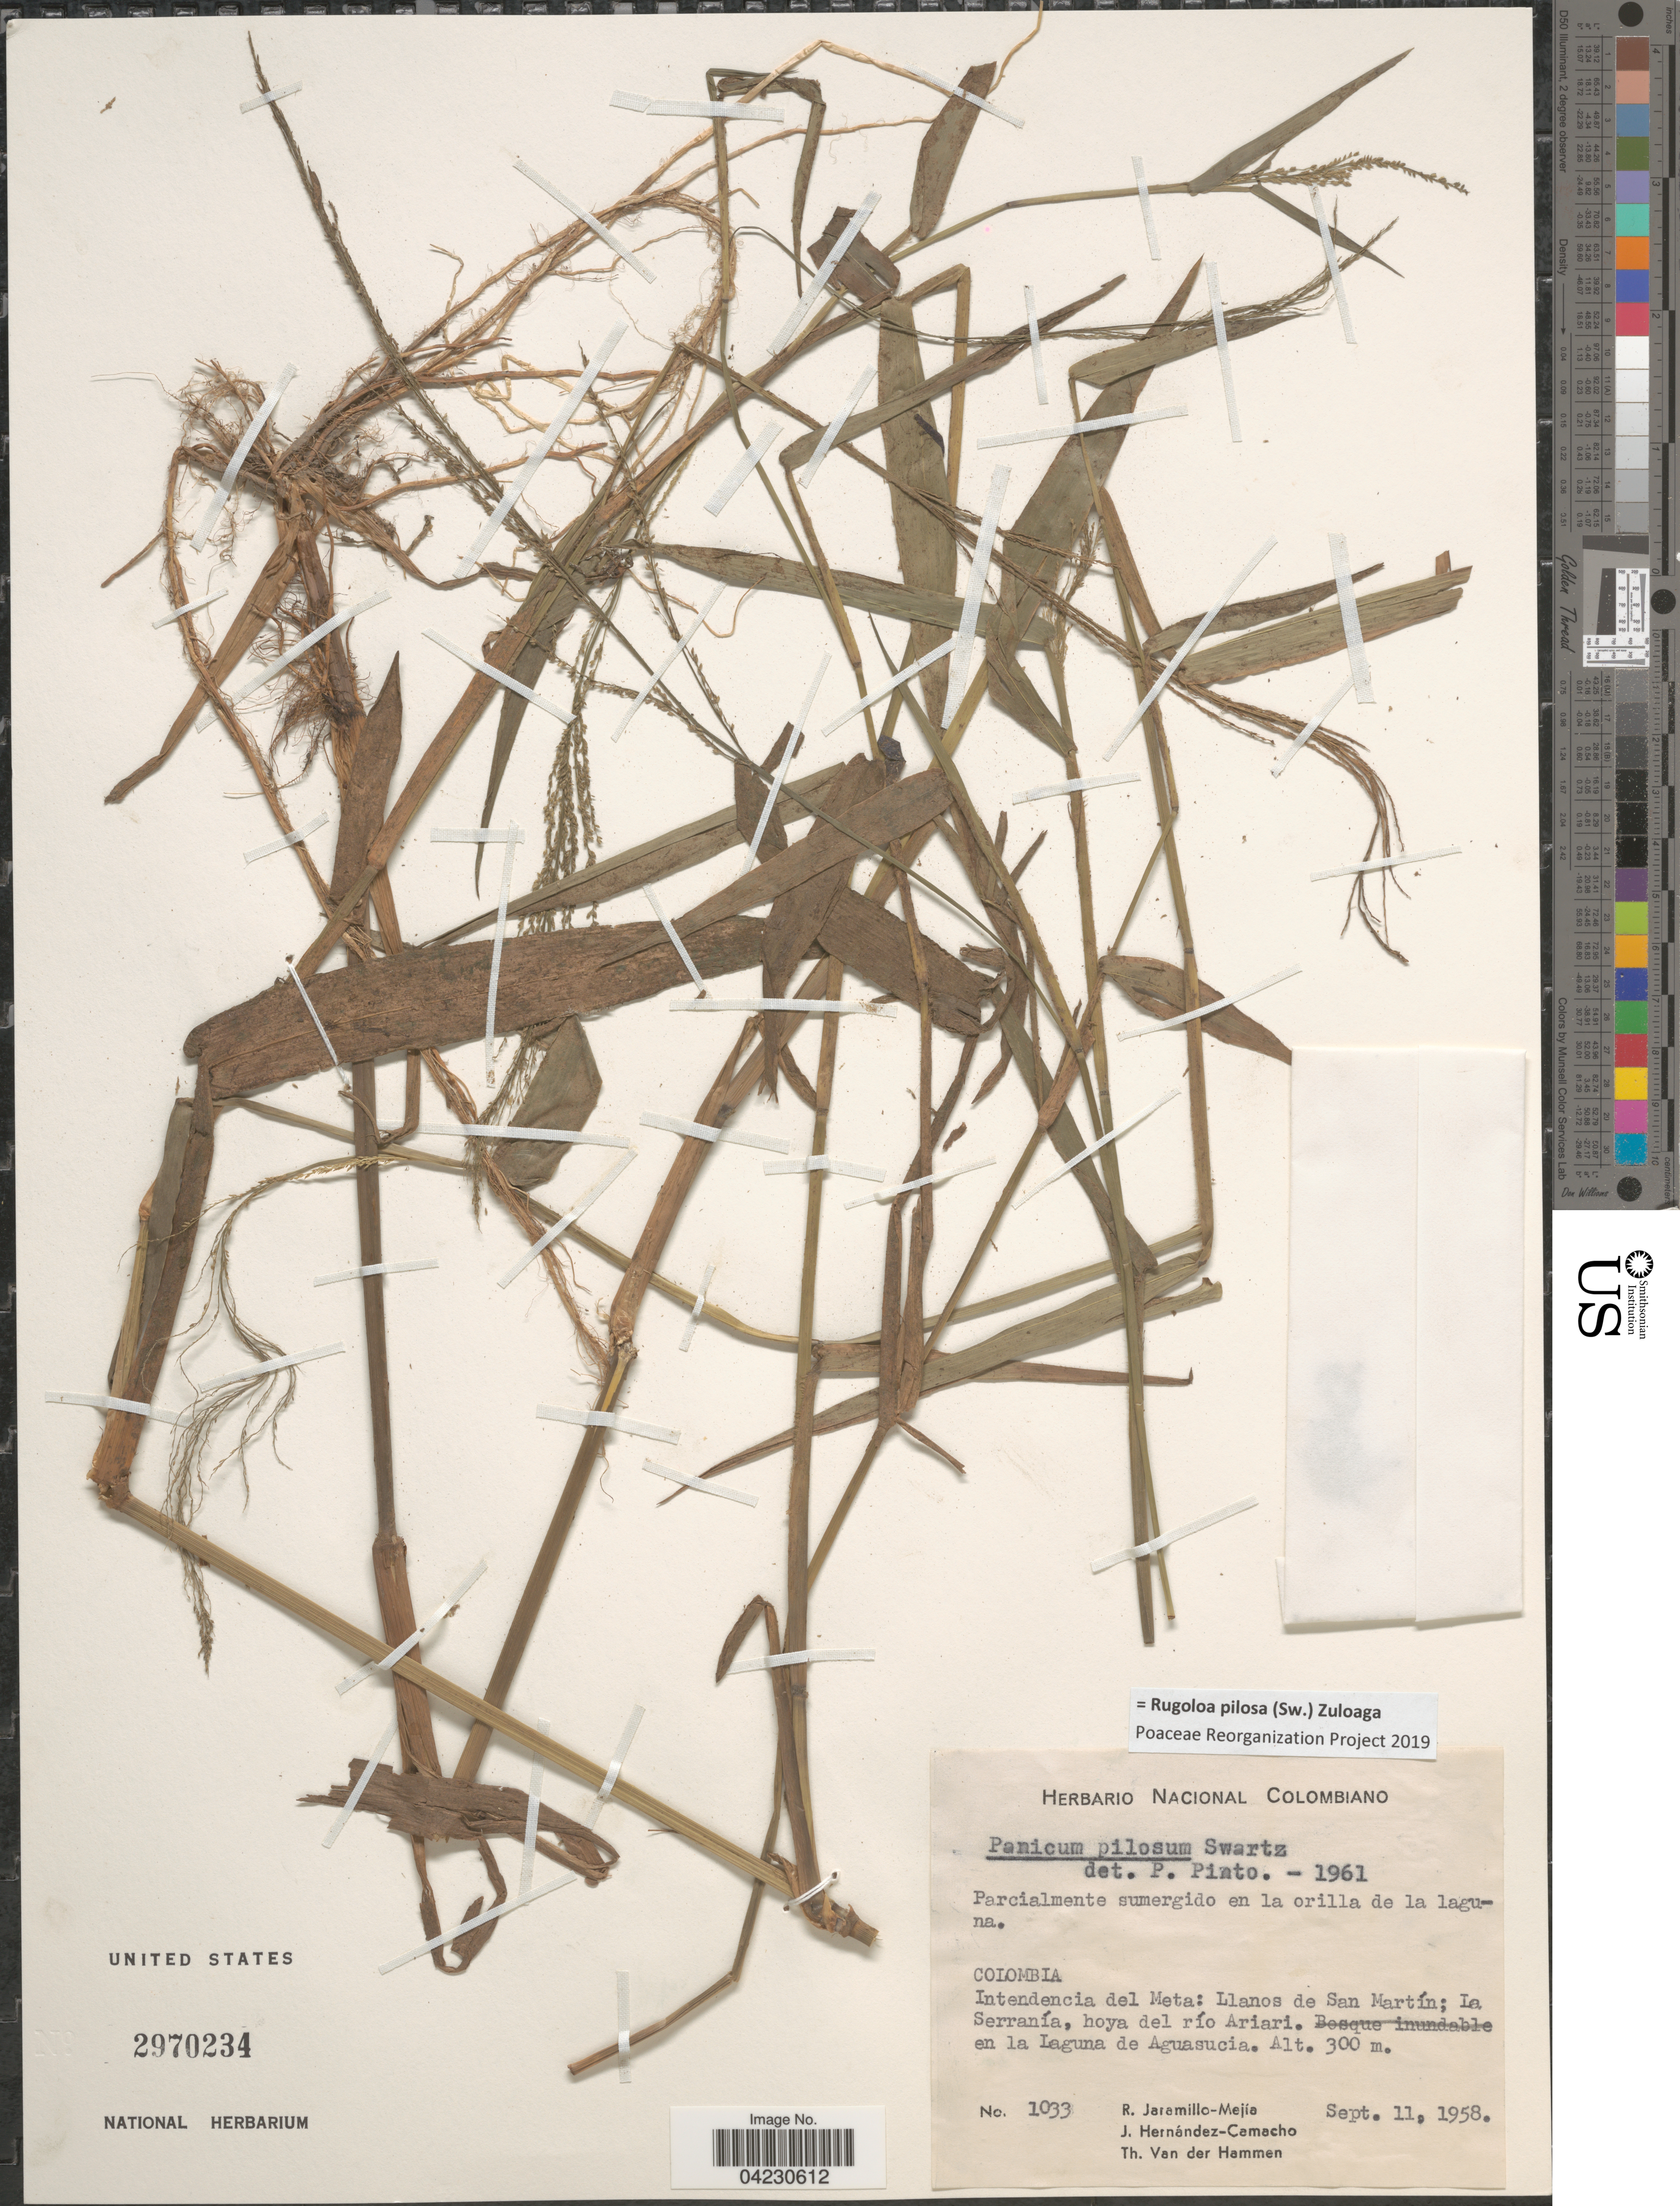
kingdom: Plantae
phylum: Tracheophyta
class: Liliopsida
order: Poales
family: Poaceae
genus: Rugoloa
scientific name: Rugoloa pilosa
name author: (Sw.) Zuloaga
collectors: R. Jaramillo M., J. Hernández-Camacho & T. Van der Hammen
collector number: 103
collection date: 1958-09-11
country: Colombia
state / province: Meta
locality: Intendencia del Meta: Llanos de San Martín; La Serranía, hoya del río Ariari. En la Laguna de Aguasucia.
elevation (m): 300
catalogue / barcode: US 2970234